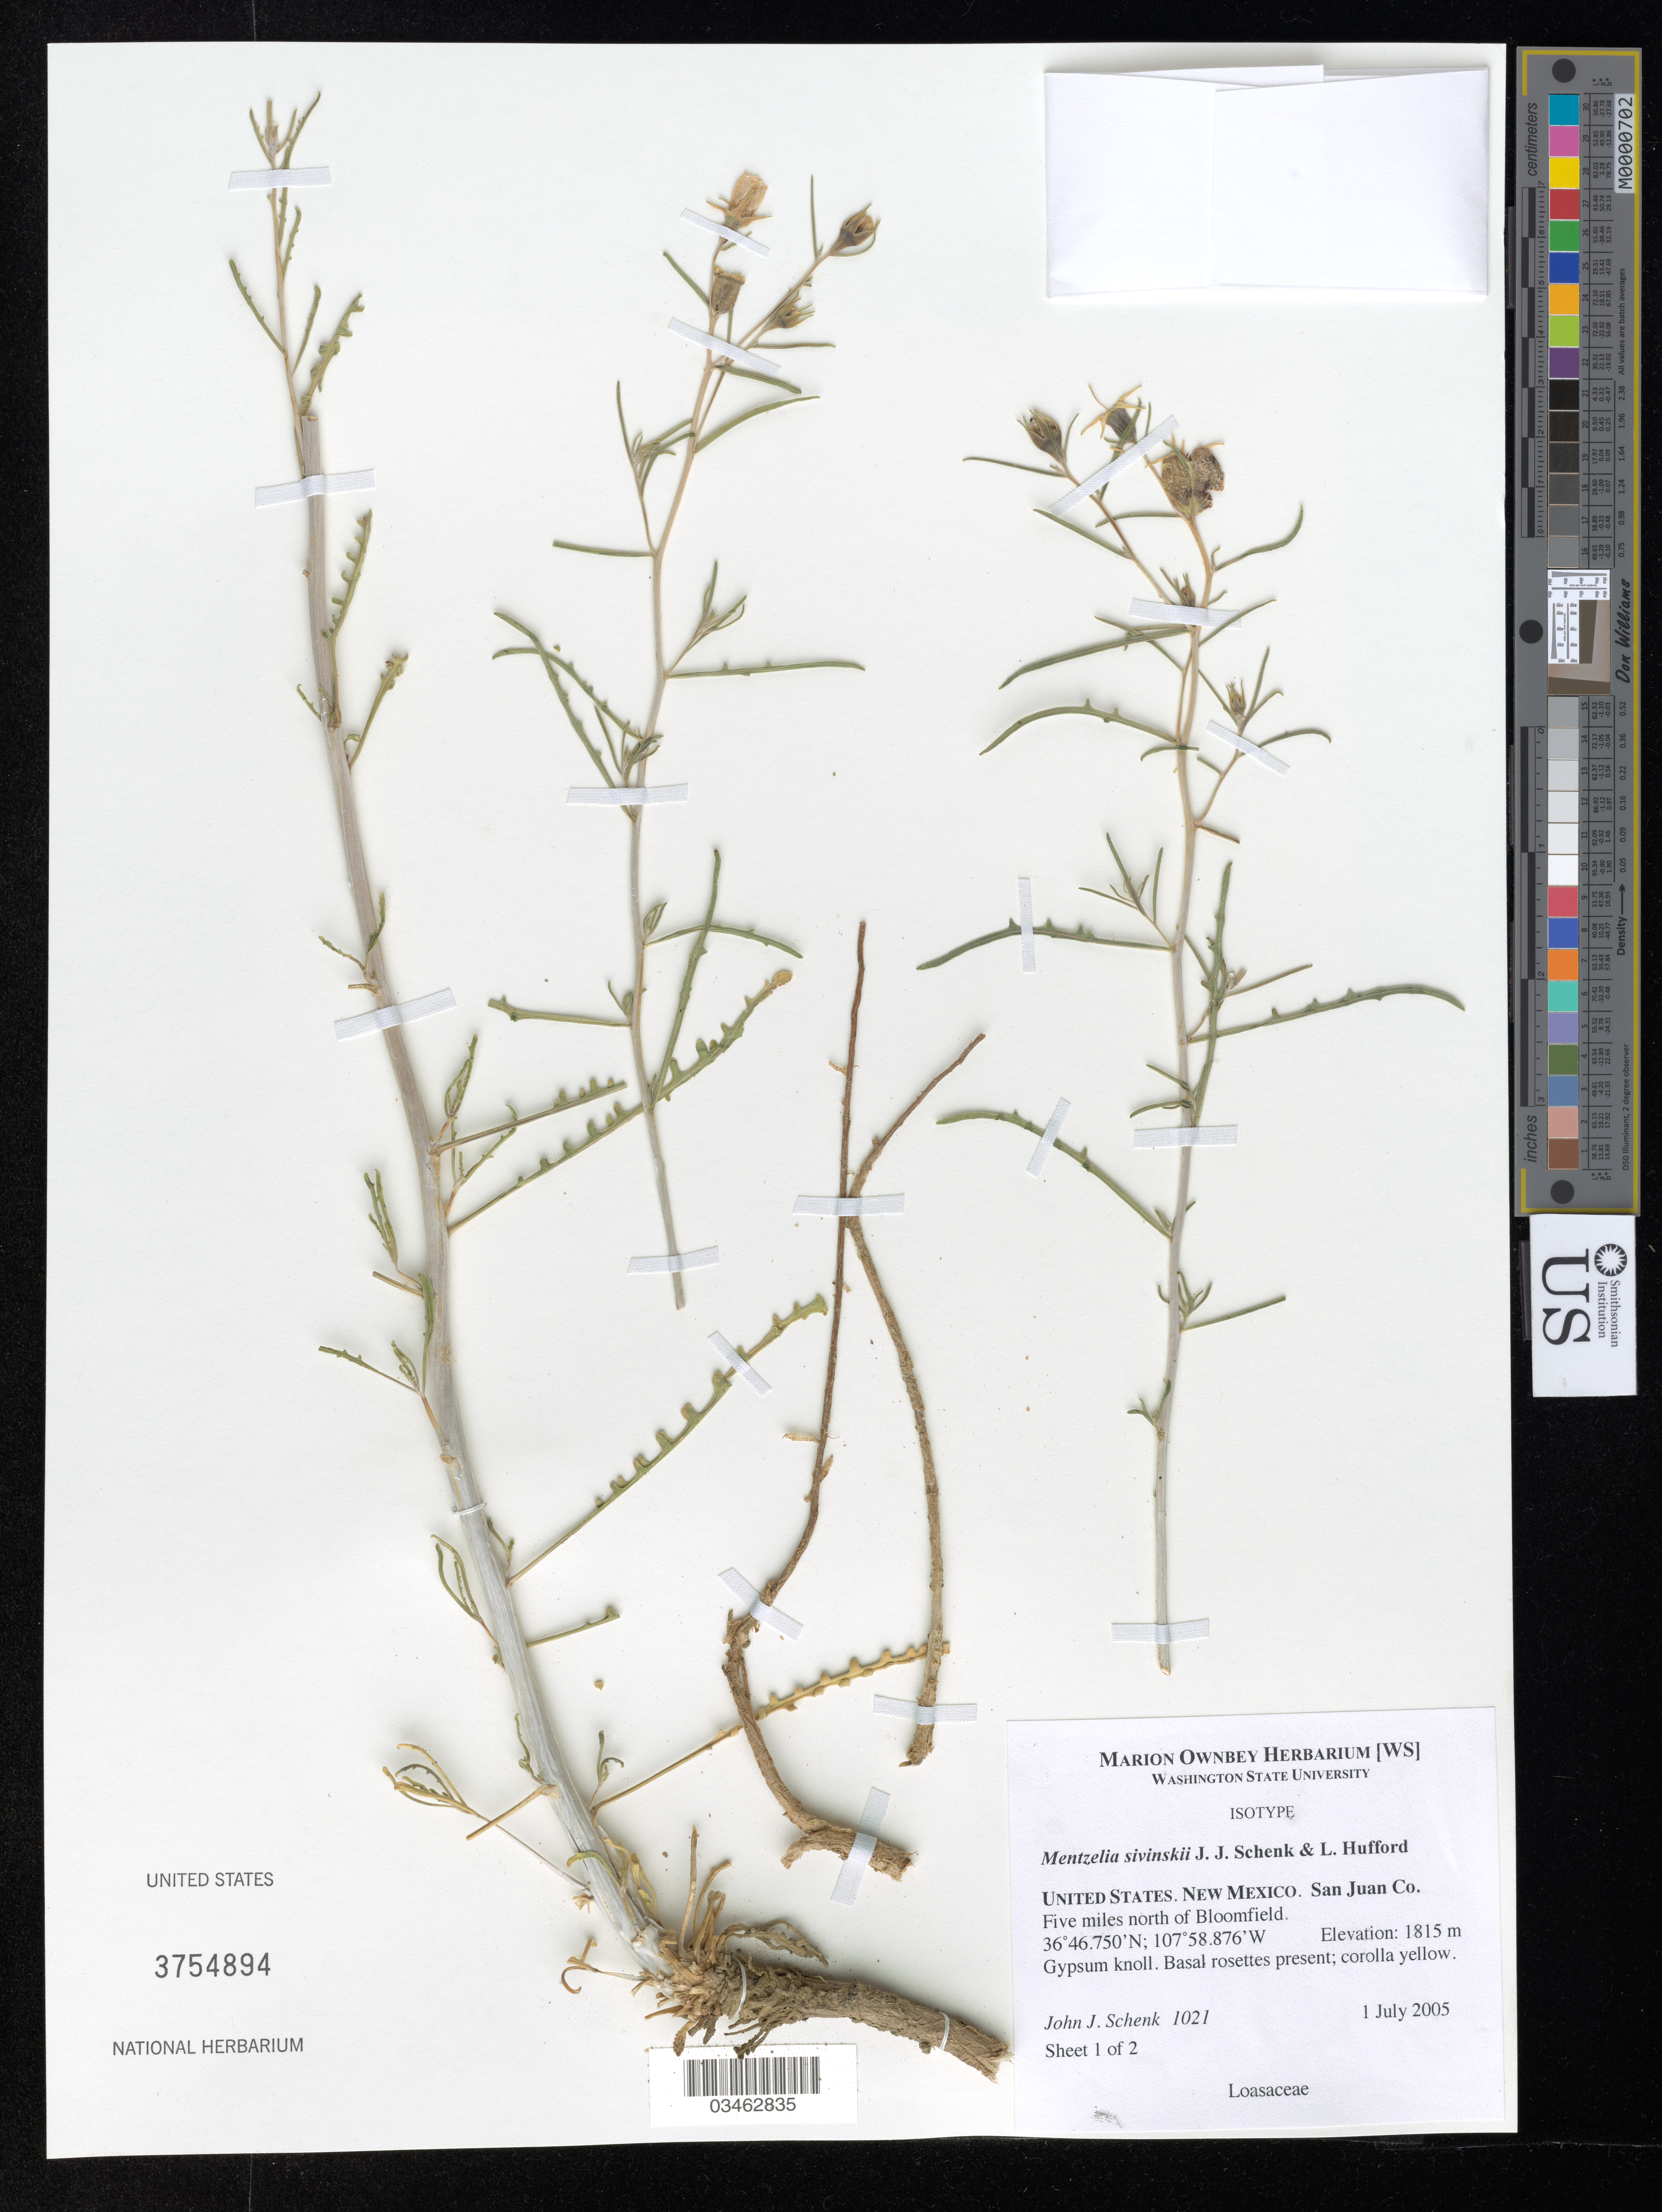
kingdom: Plantae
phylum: Tracheophyta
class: Magnoliopsida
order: Cornales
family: Loasaceae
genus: Mentzelia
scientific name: Mentzelia sivinskii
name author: J.J. Schenk & L. Hufford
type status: Isotype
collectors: J. J. Schenk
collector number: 1021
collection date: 2005-07-01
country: United States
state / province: New Mexico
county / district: San Juan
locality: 5 mi N of Bloomfield.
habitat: Gypsum knoll.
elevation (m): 1815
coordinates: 36 46.750 N, 107 58.876 W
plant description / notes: Primary collection number and locality information on the label match those in the protologue, but the date on the label [1 Jul 2005] differs from that in the protologue [18 Jul 2005].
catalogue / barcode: US 3754894